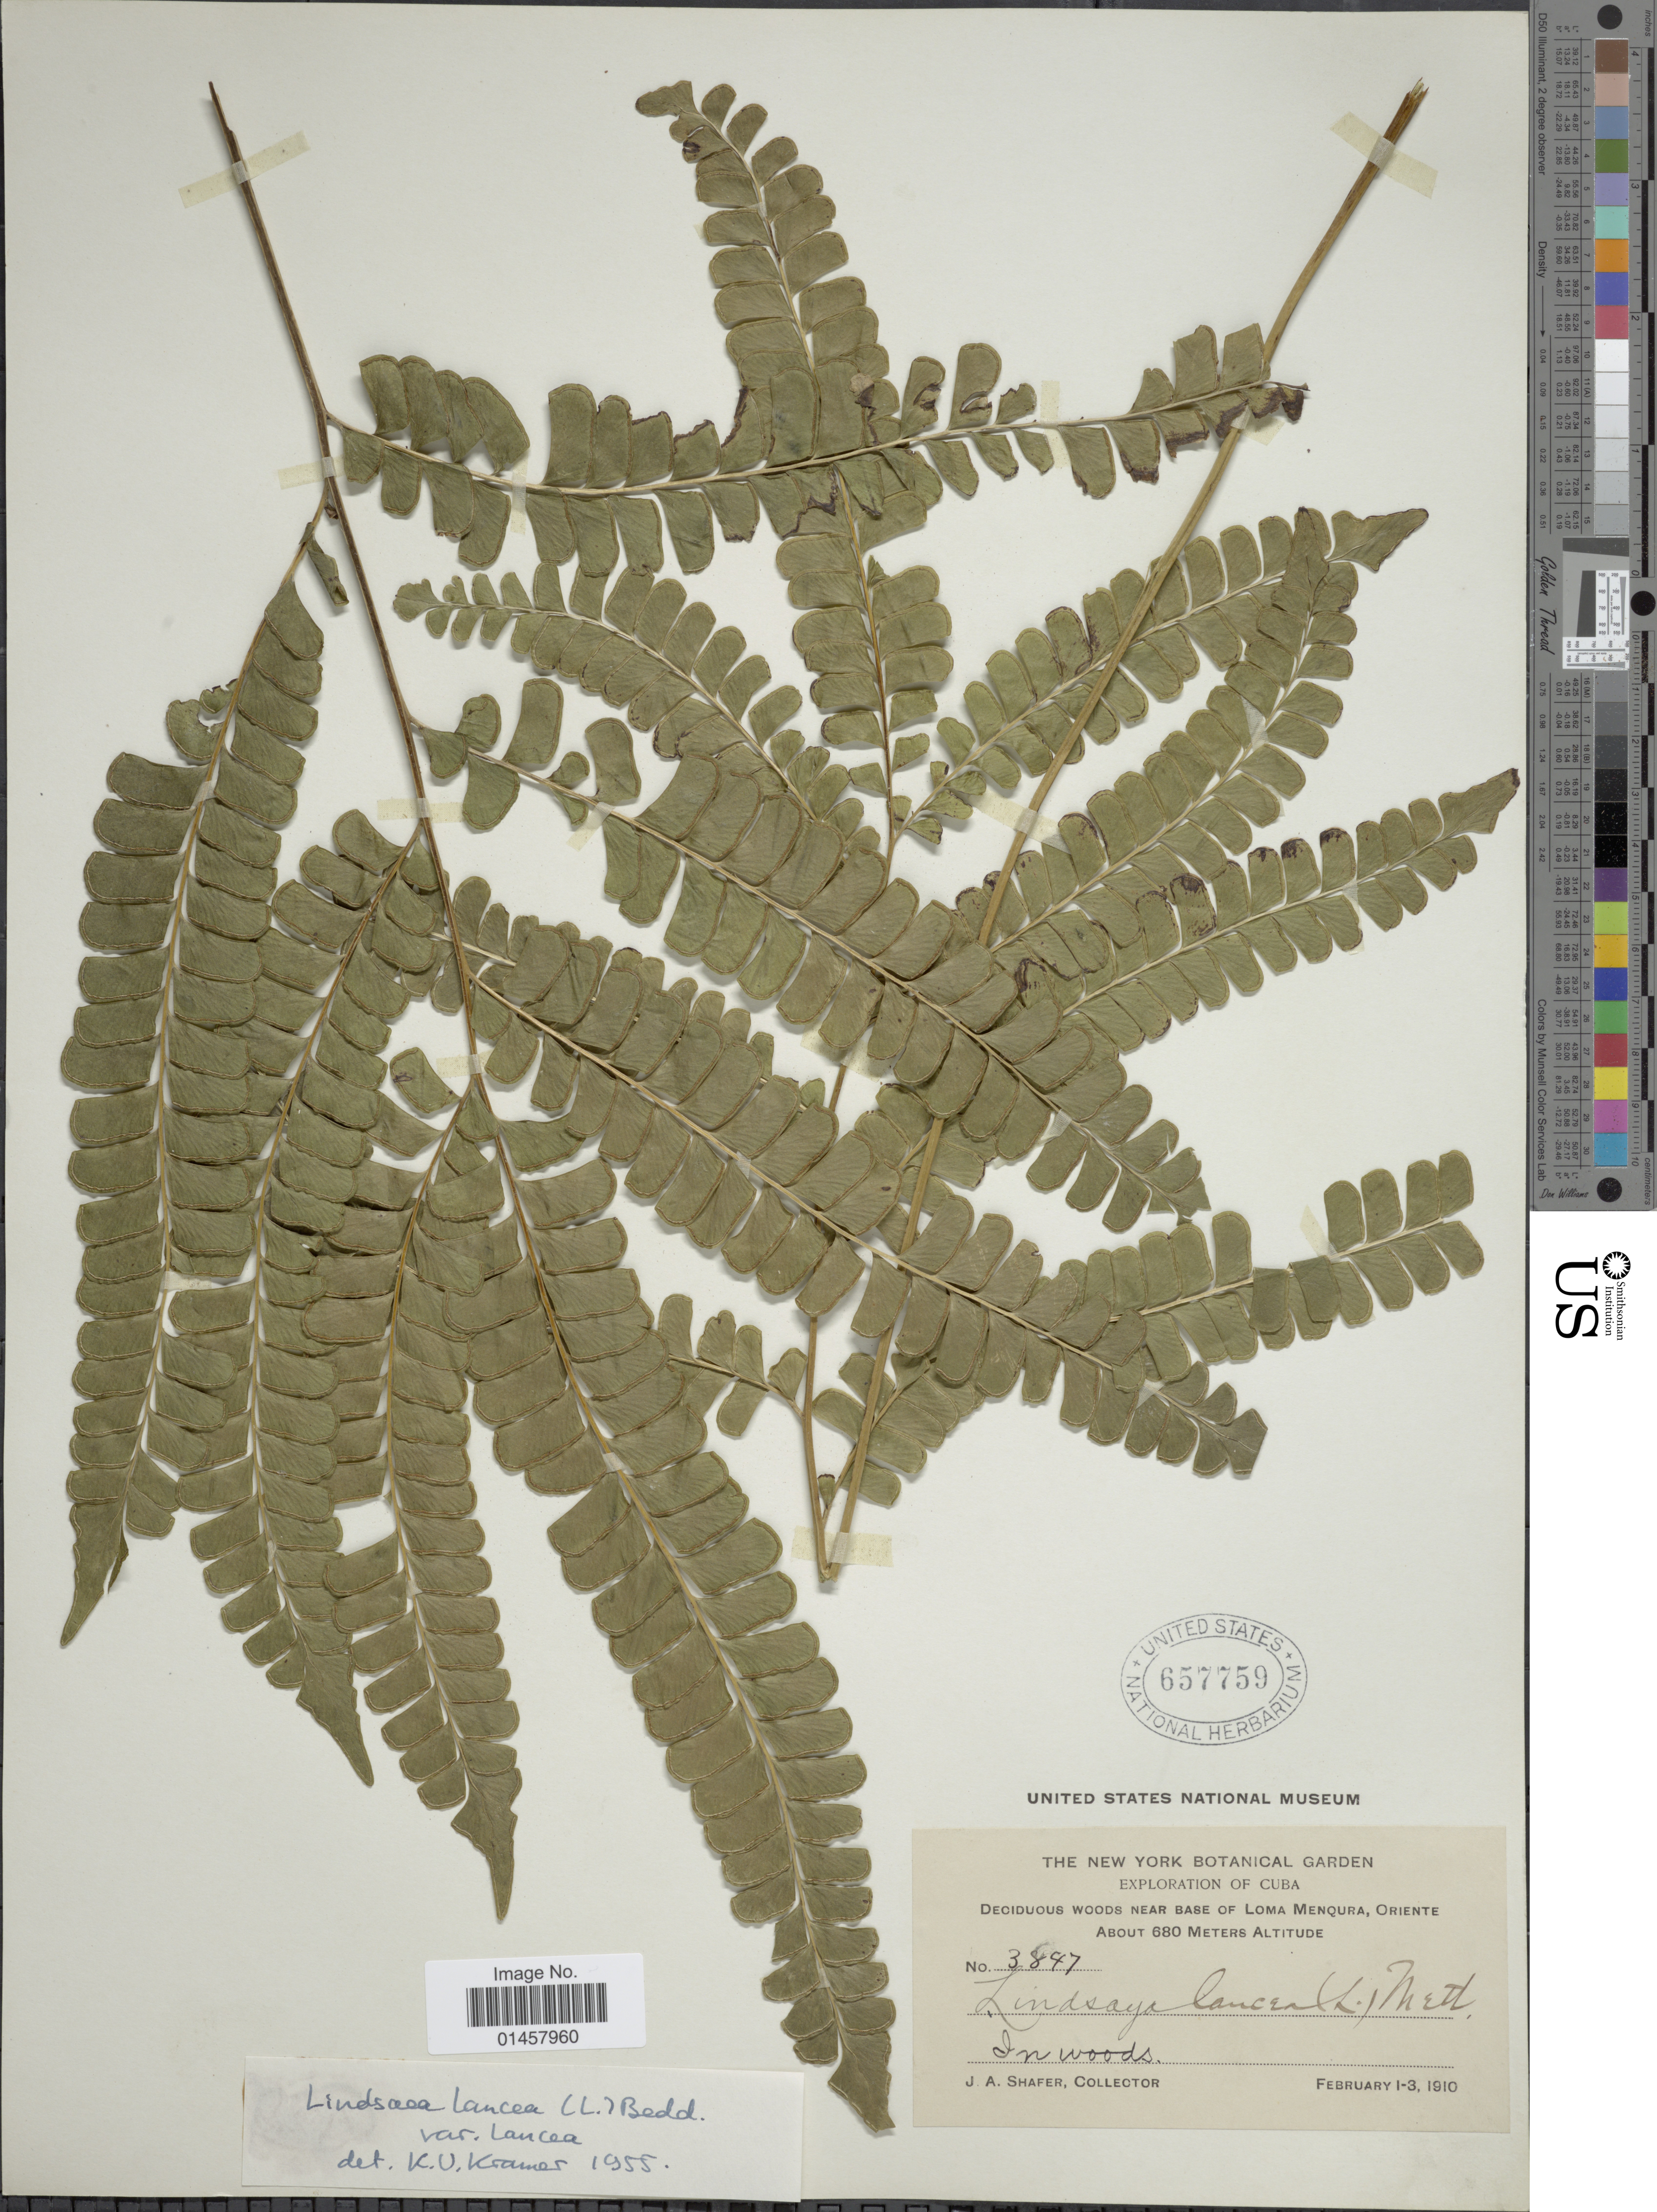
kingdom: Plantae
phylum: Tracheophyta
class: Polypodiopsida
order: Polypodiales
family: Lindsaeaceae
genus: Lindsaea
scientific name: Lindsaea lancea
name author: (L.) Bedd.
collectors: J. A. Shafer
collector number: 3847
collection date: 1910-02-01/1910-02-03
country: Cuba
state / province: Oriente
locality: Deciduous woods near base of Loma Menqura, Oriente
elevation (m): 680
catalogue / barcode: US 657759